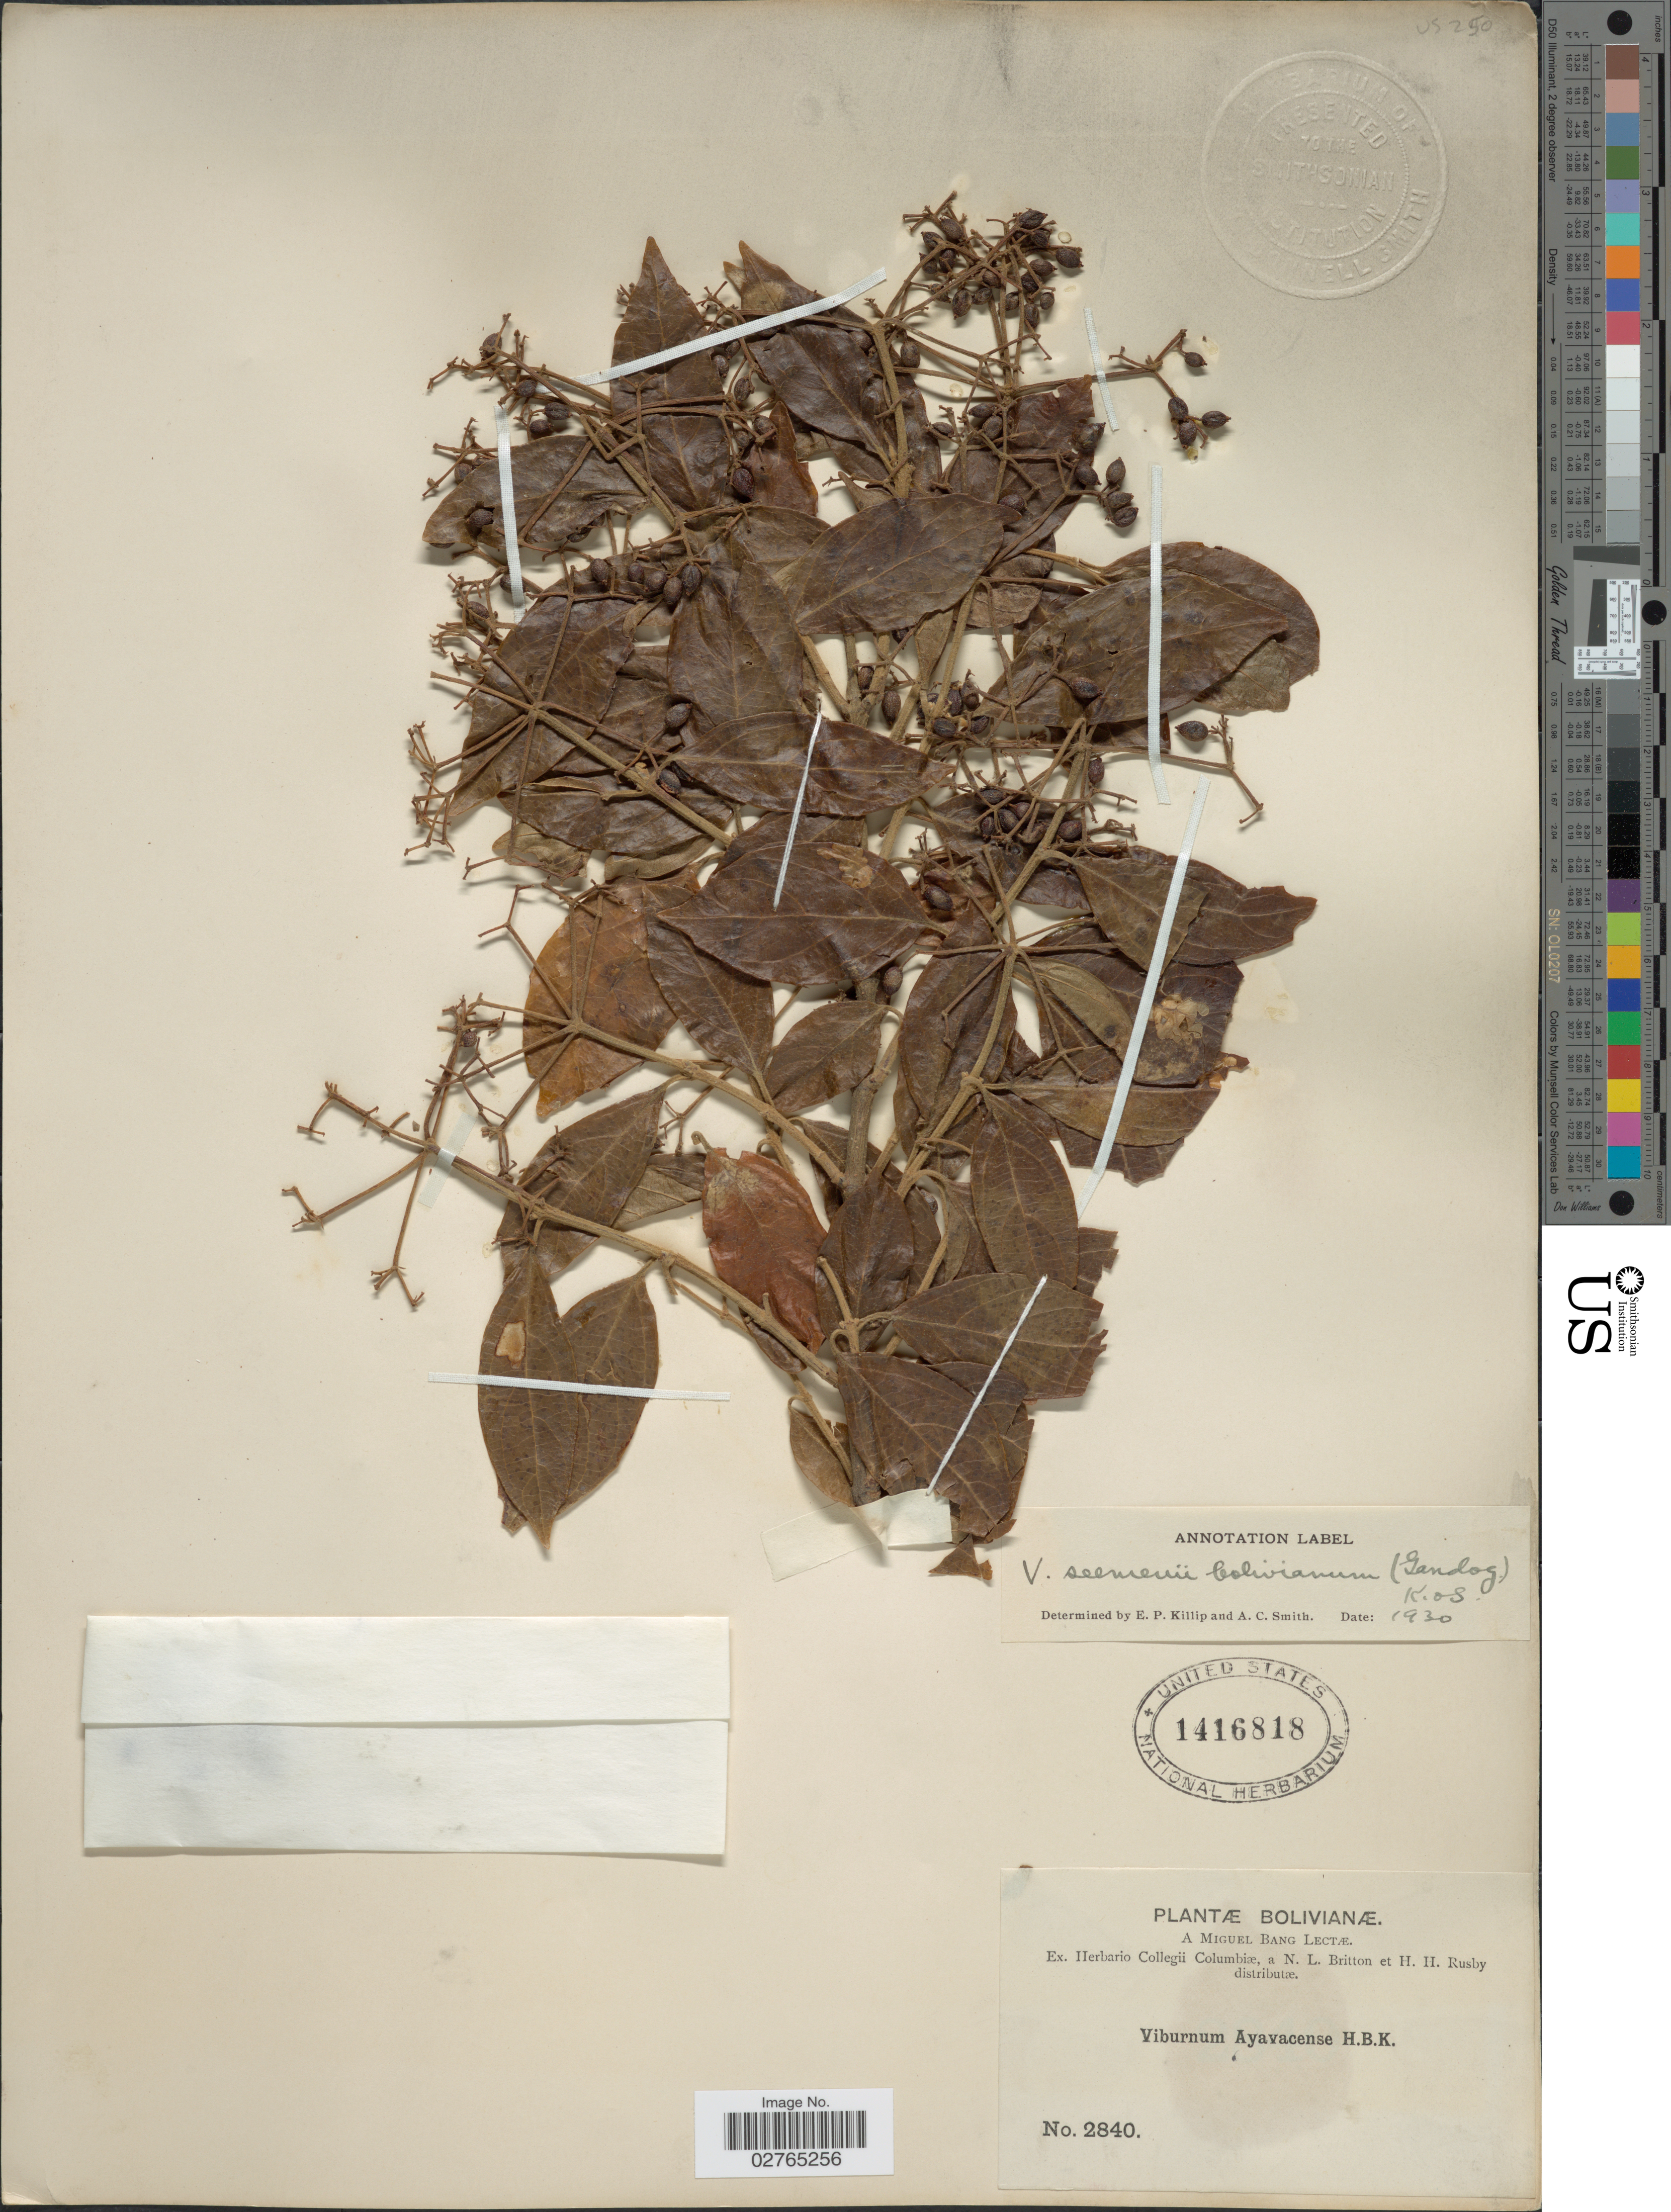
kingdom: Plantae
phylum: Tracheophyta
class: Magnoliopsida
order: Dipsacales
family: Viburnaceae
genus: Viburnum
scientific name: Viburnum seemenii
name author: Graebn. in Urb.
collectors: M. Bang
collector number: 2840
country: Bolivia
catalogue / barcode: US 1416818